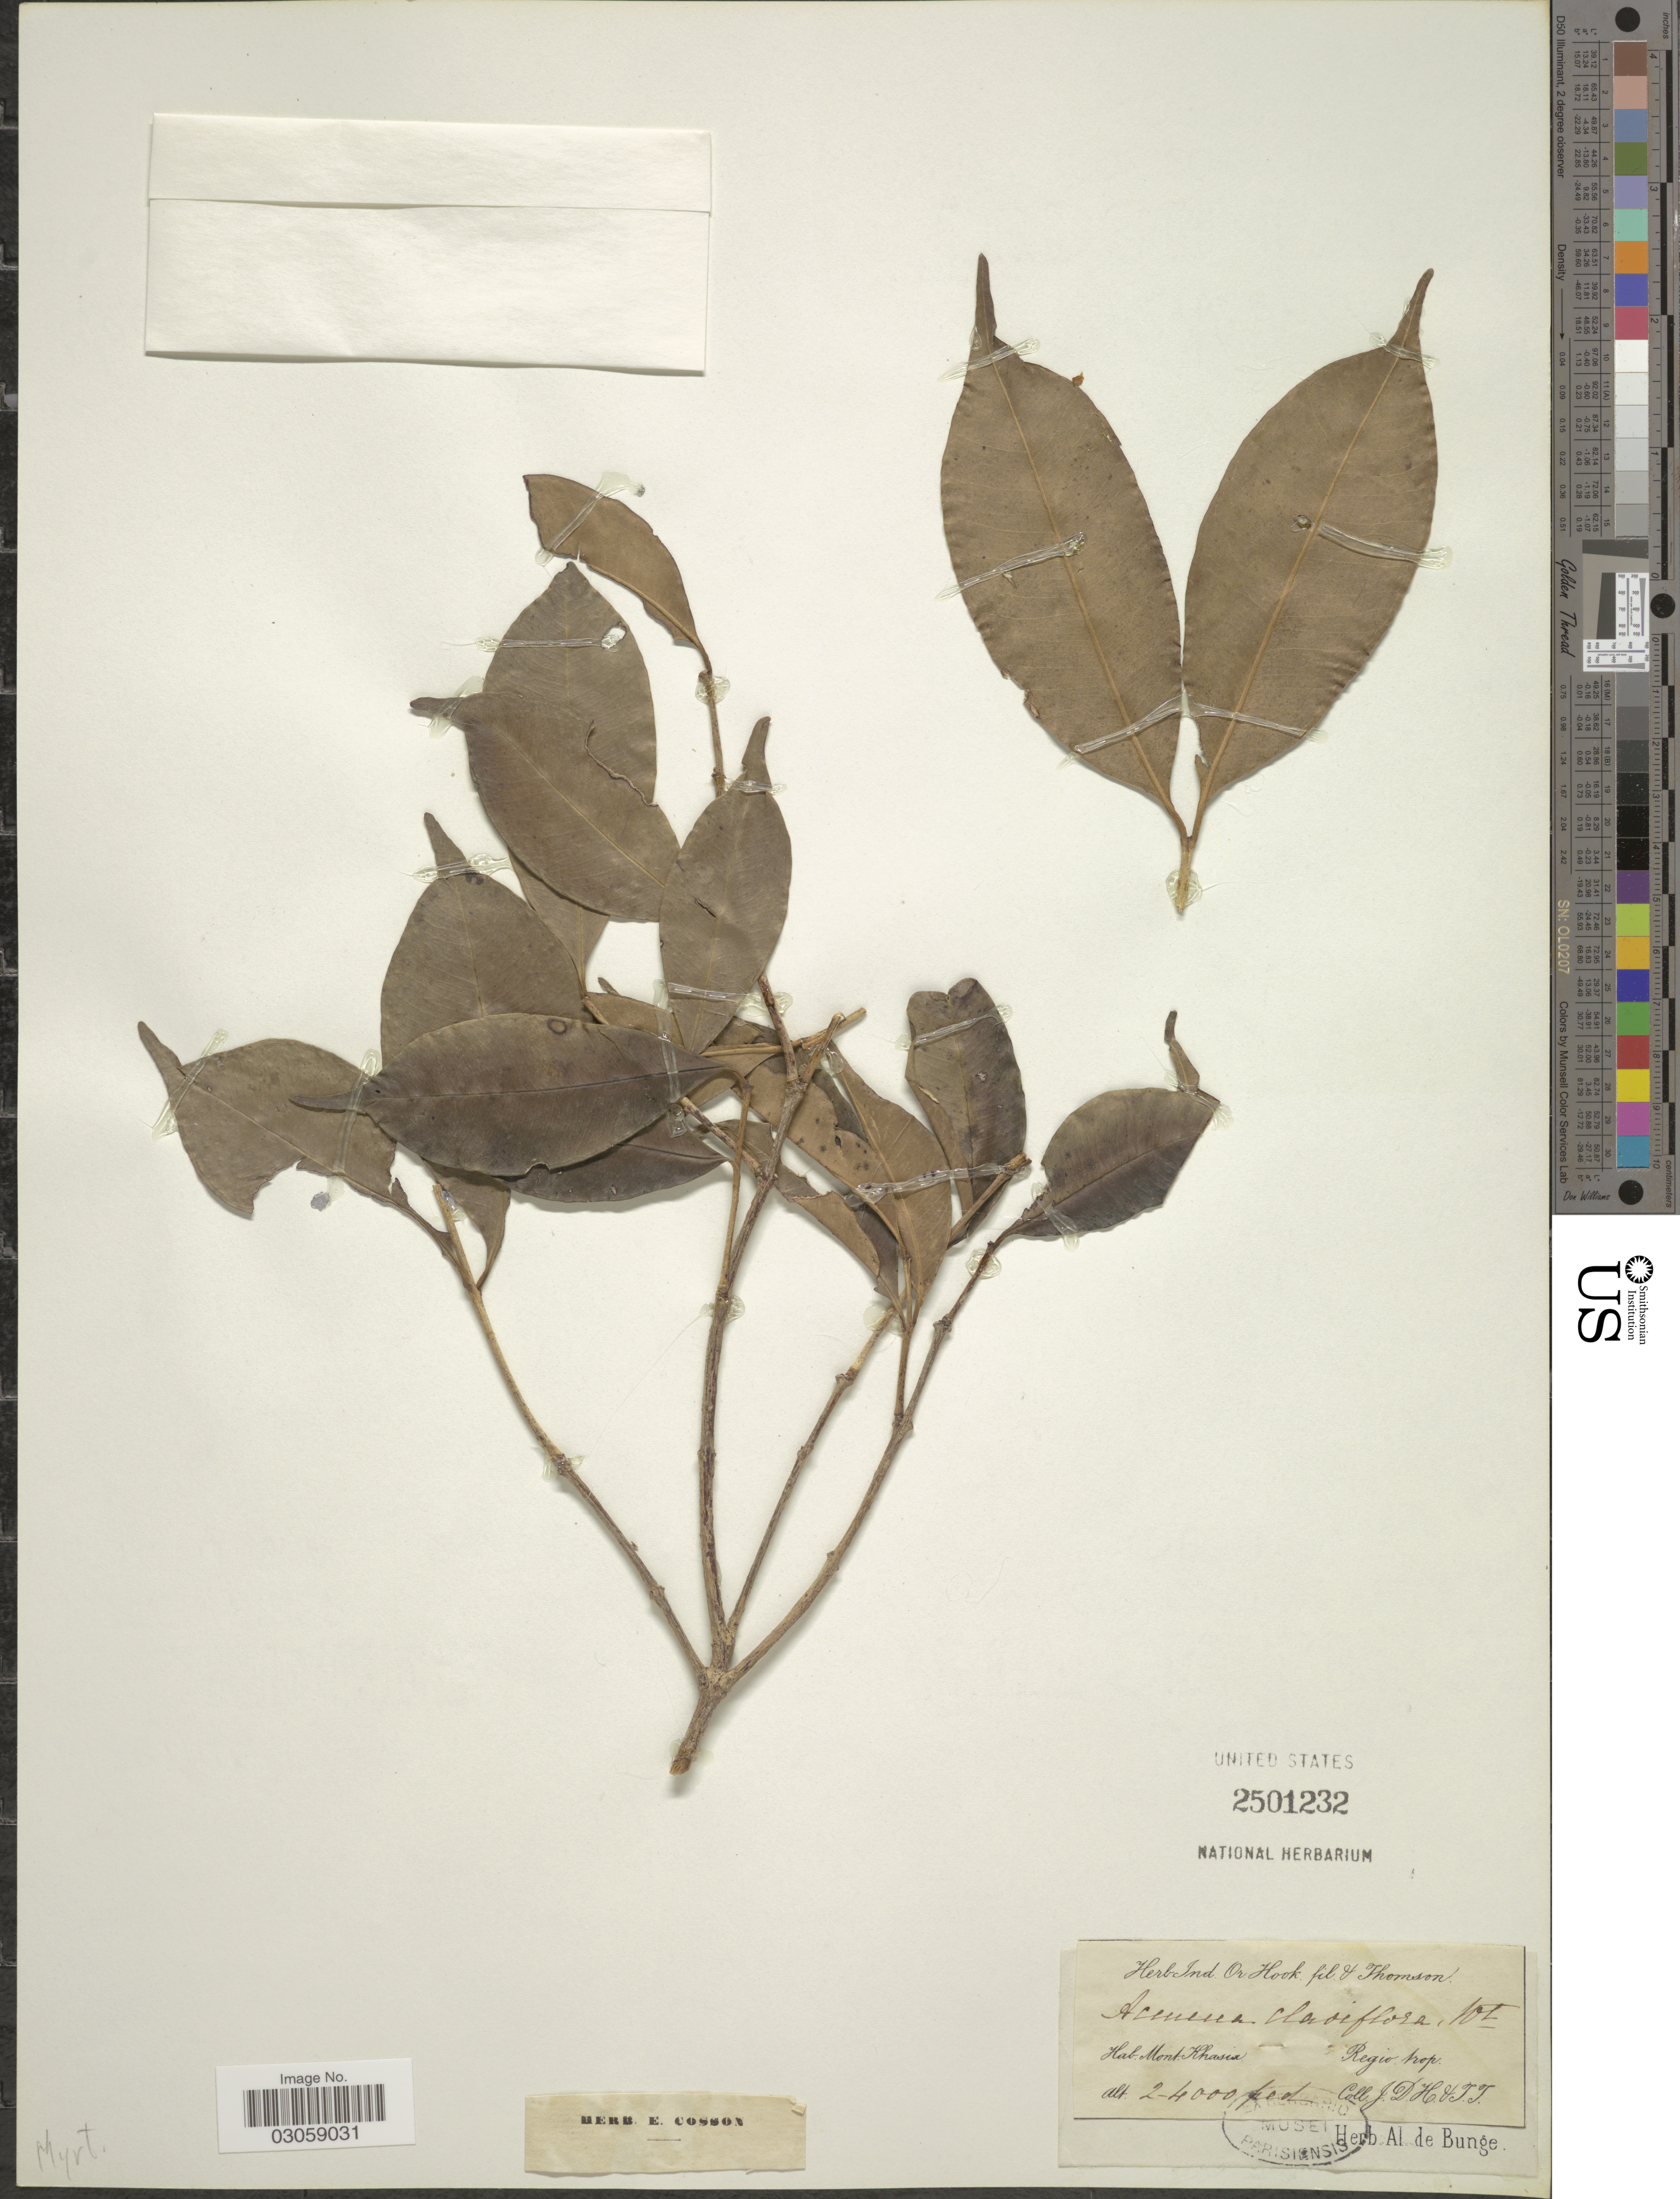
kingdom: Plantae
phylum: Tracheophyta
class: Magnoliopsida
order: Myrtales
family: Myrtaceae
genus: Syzygium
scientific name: Syzygium claviflorum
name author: (Roxb.) Wall. ex Steud.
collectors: J. D. Hooker & T. Thomson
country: India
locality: Mont. Khasia, Regio. trop.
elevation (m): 610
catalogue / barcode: US 2501232